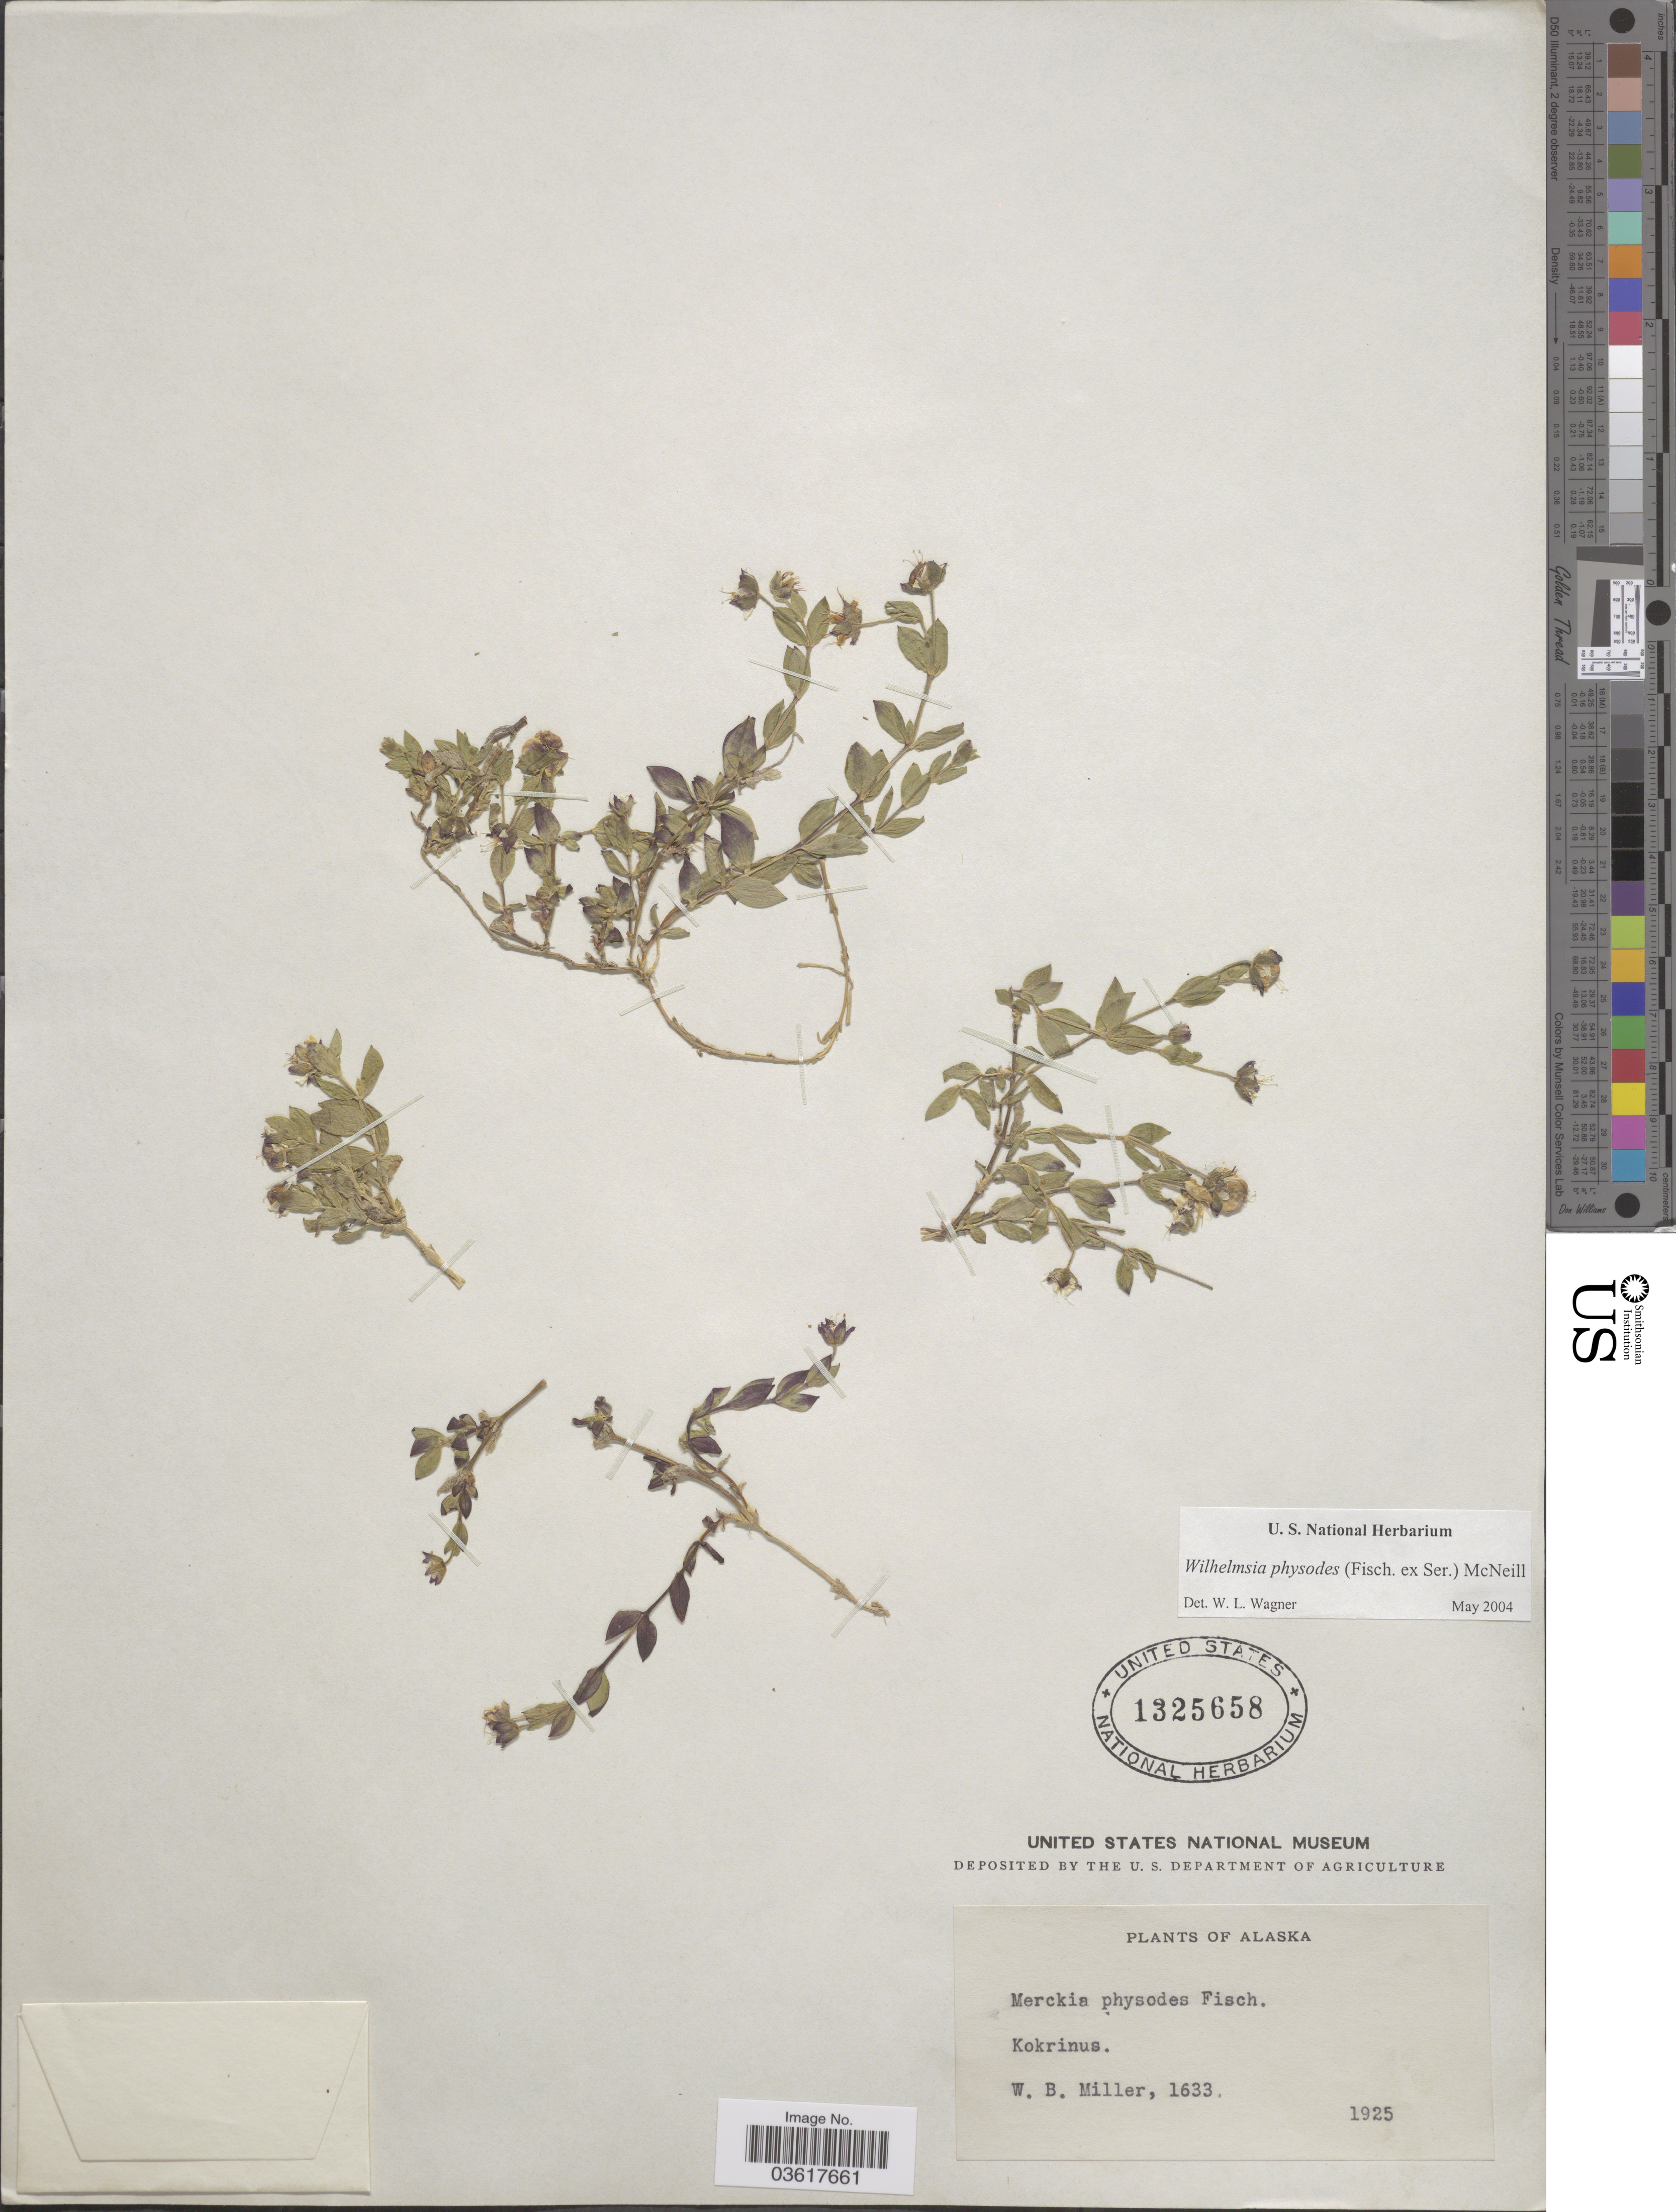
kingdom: Plantae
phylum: Tracheophyta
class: Magnoliopsida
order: Caryophyllales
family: Caryophyllaceae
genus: Wilhelmsia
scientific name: Wilhelmsia sp.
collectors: W. Miller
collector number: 1633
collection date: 1925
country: United States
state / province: Alaska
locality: Kokrinus.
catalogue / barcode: US 1325658